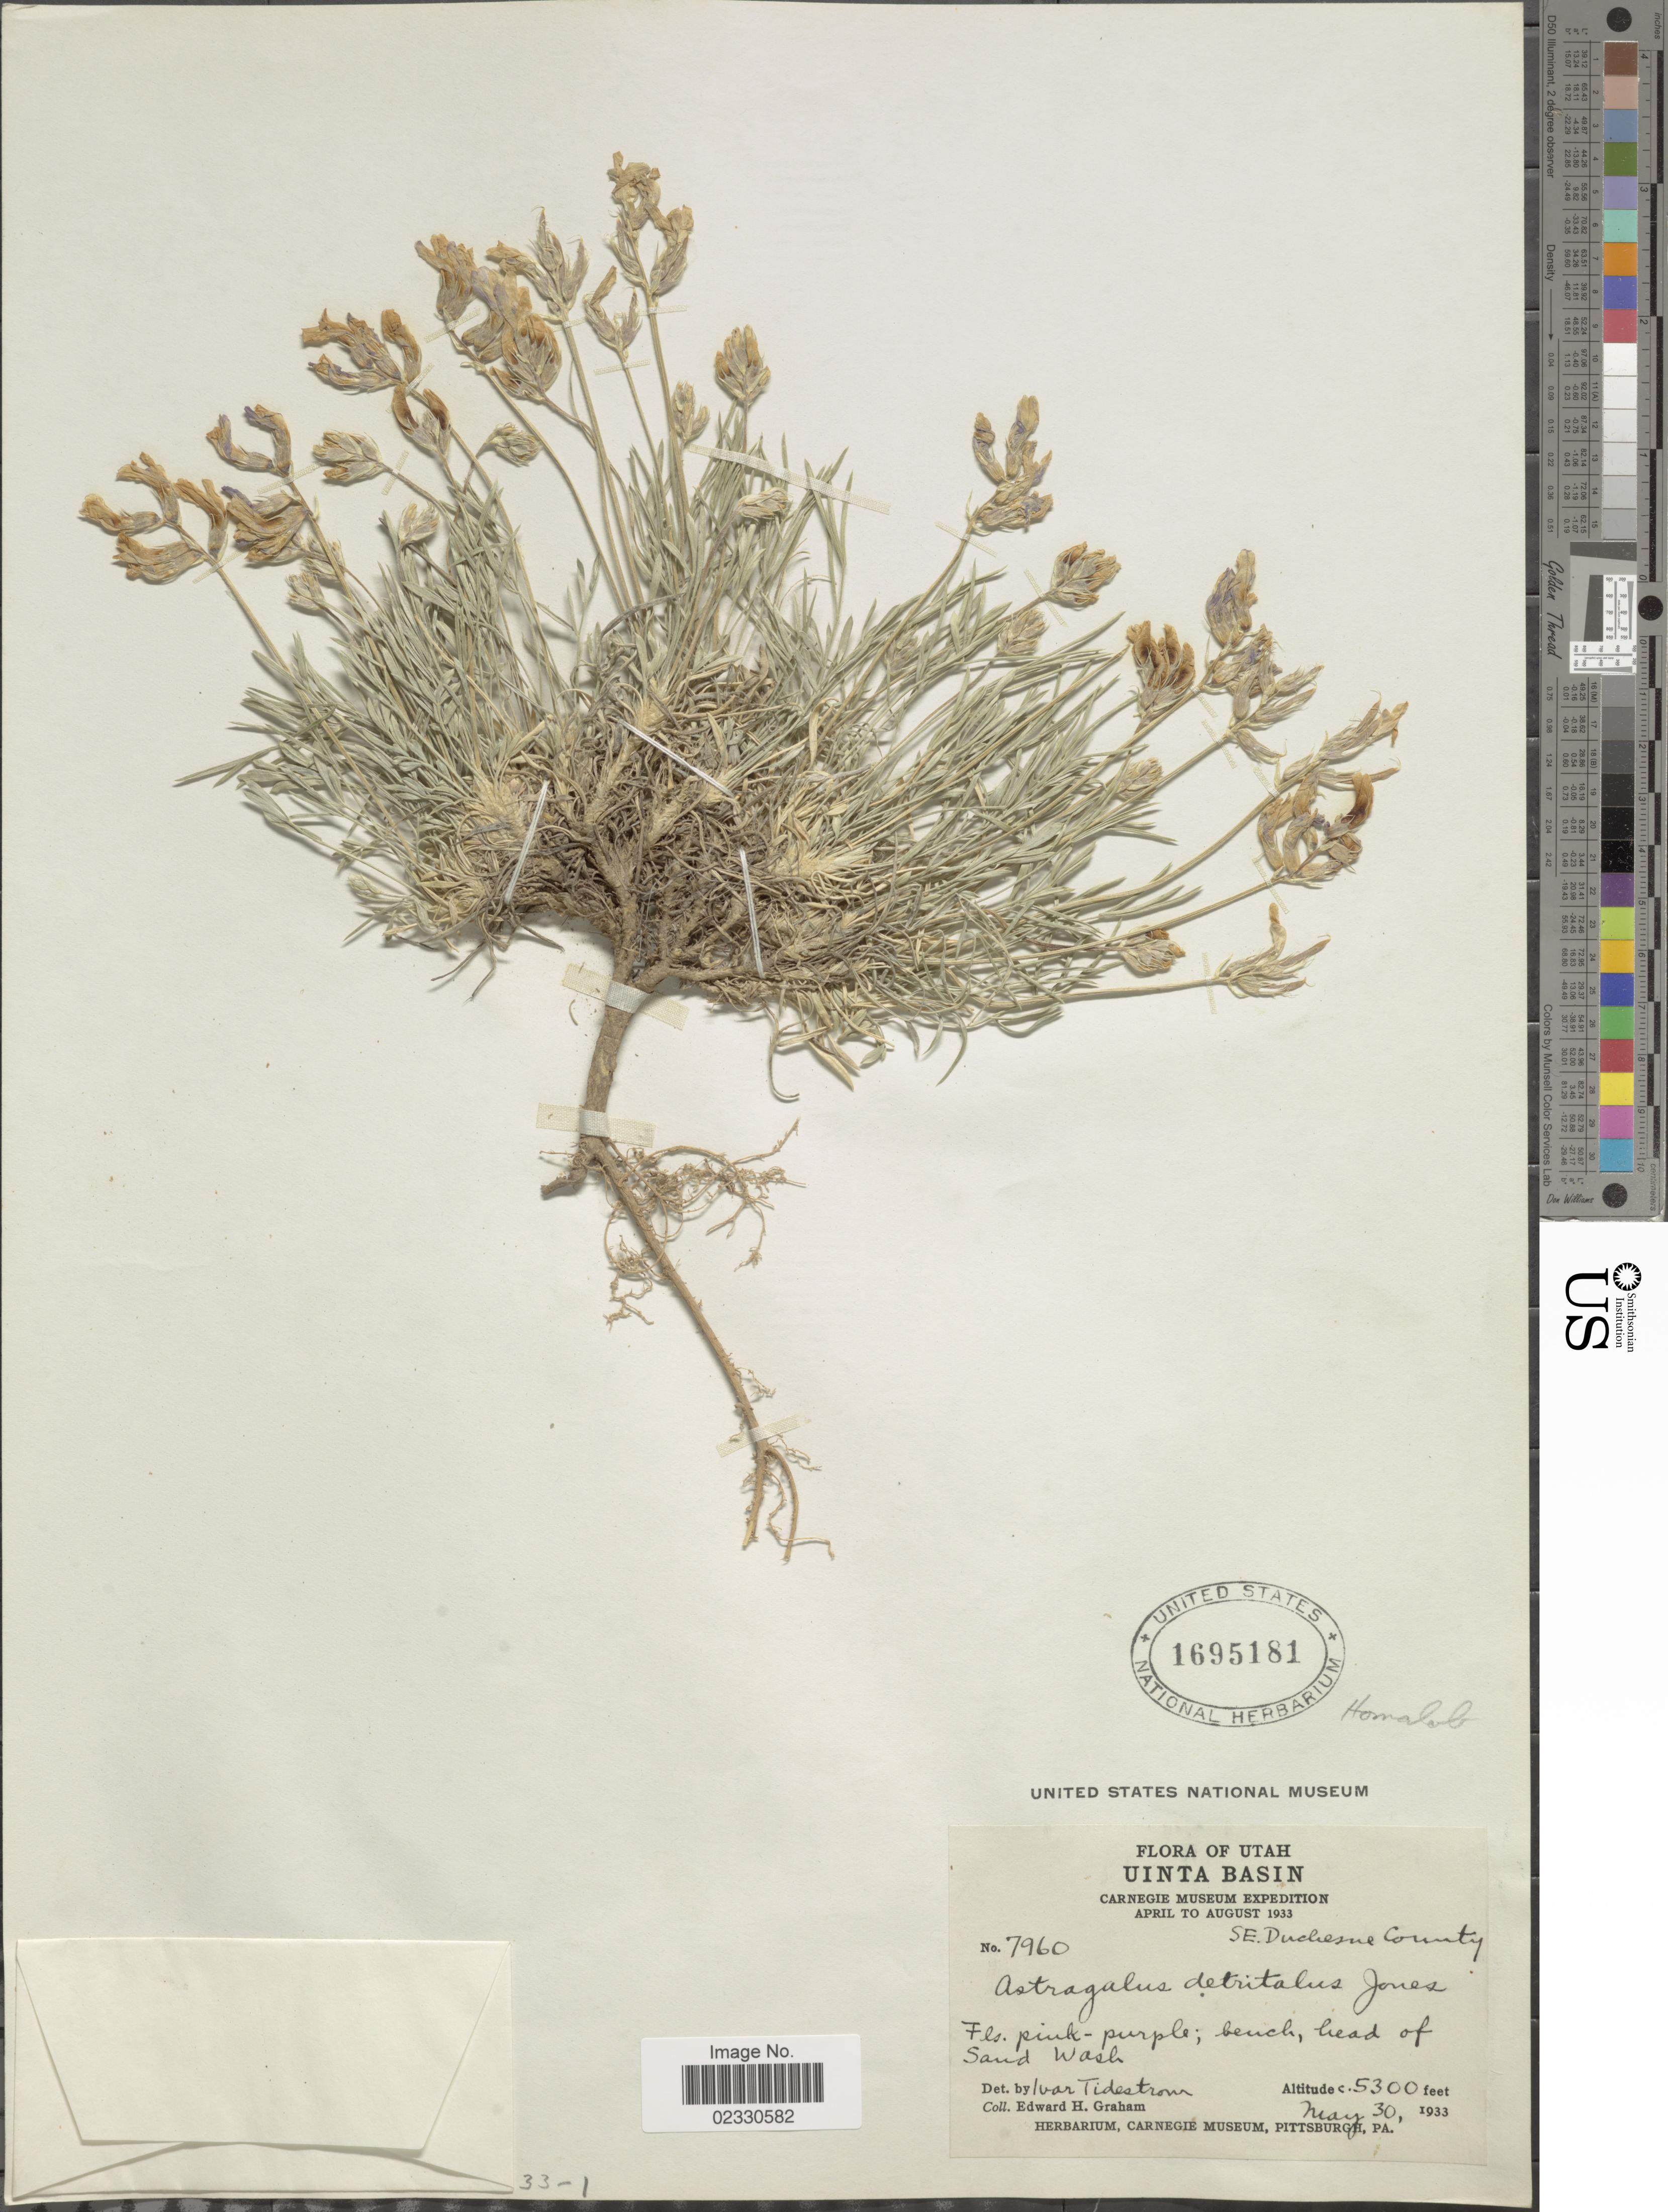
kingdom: Plantae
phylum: Tracheophyta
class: Magnoliopsida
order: Fabales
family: Fabaceae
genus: Astragalus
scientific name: Astragalus detritalis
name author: M.E. Jones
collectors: E. H. Graham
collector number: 7960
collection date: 1933-05-30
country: United States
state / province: Utah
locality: Uinta Basin, SE Duchesne County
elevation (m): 1615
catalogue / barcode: US 1695181